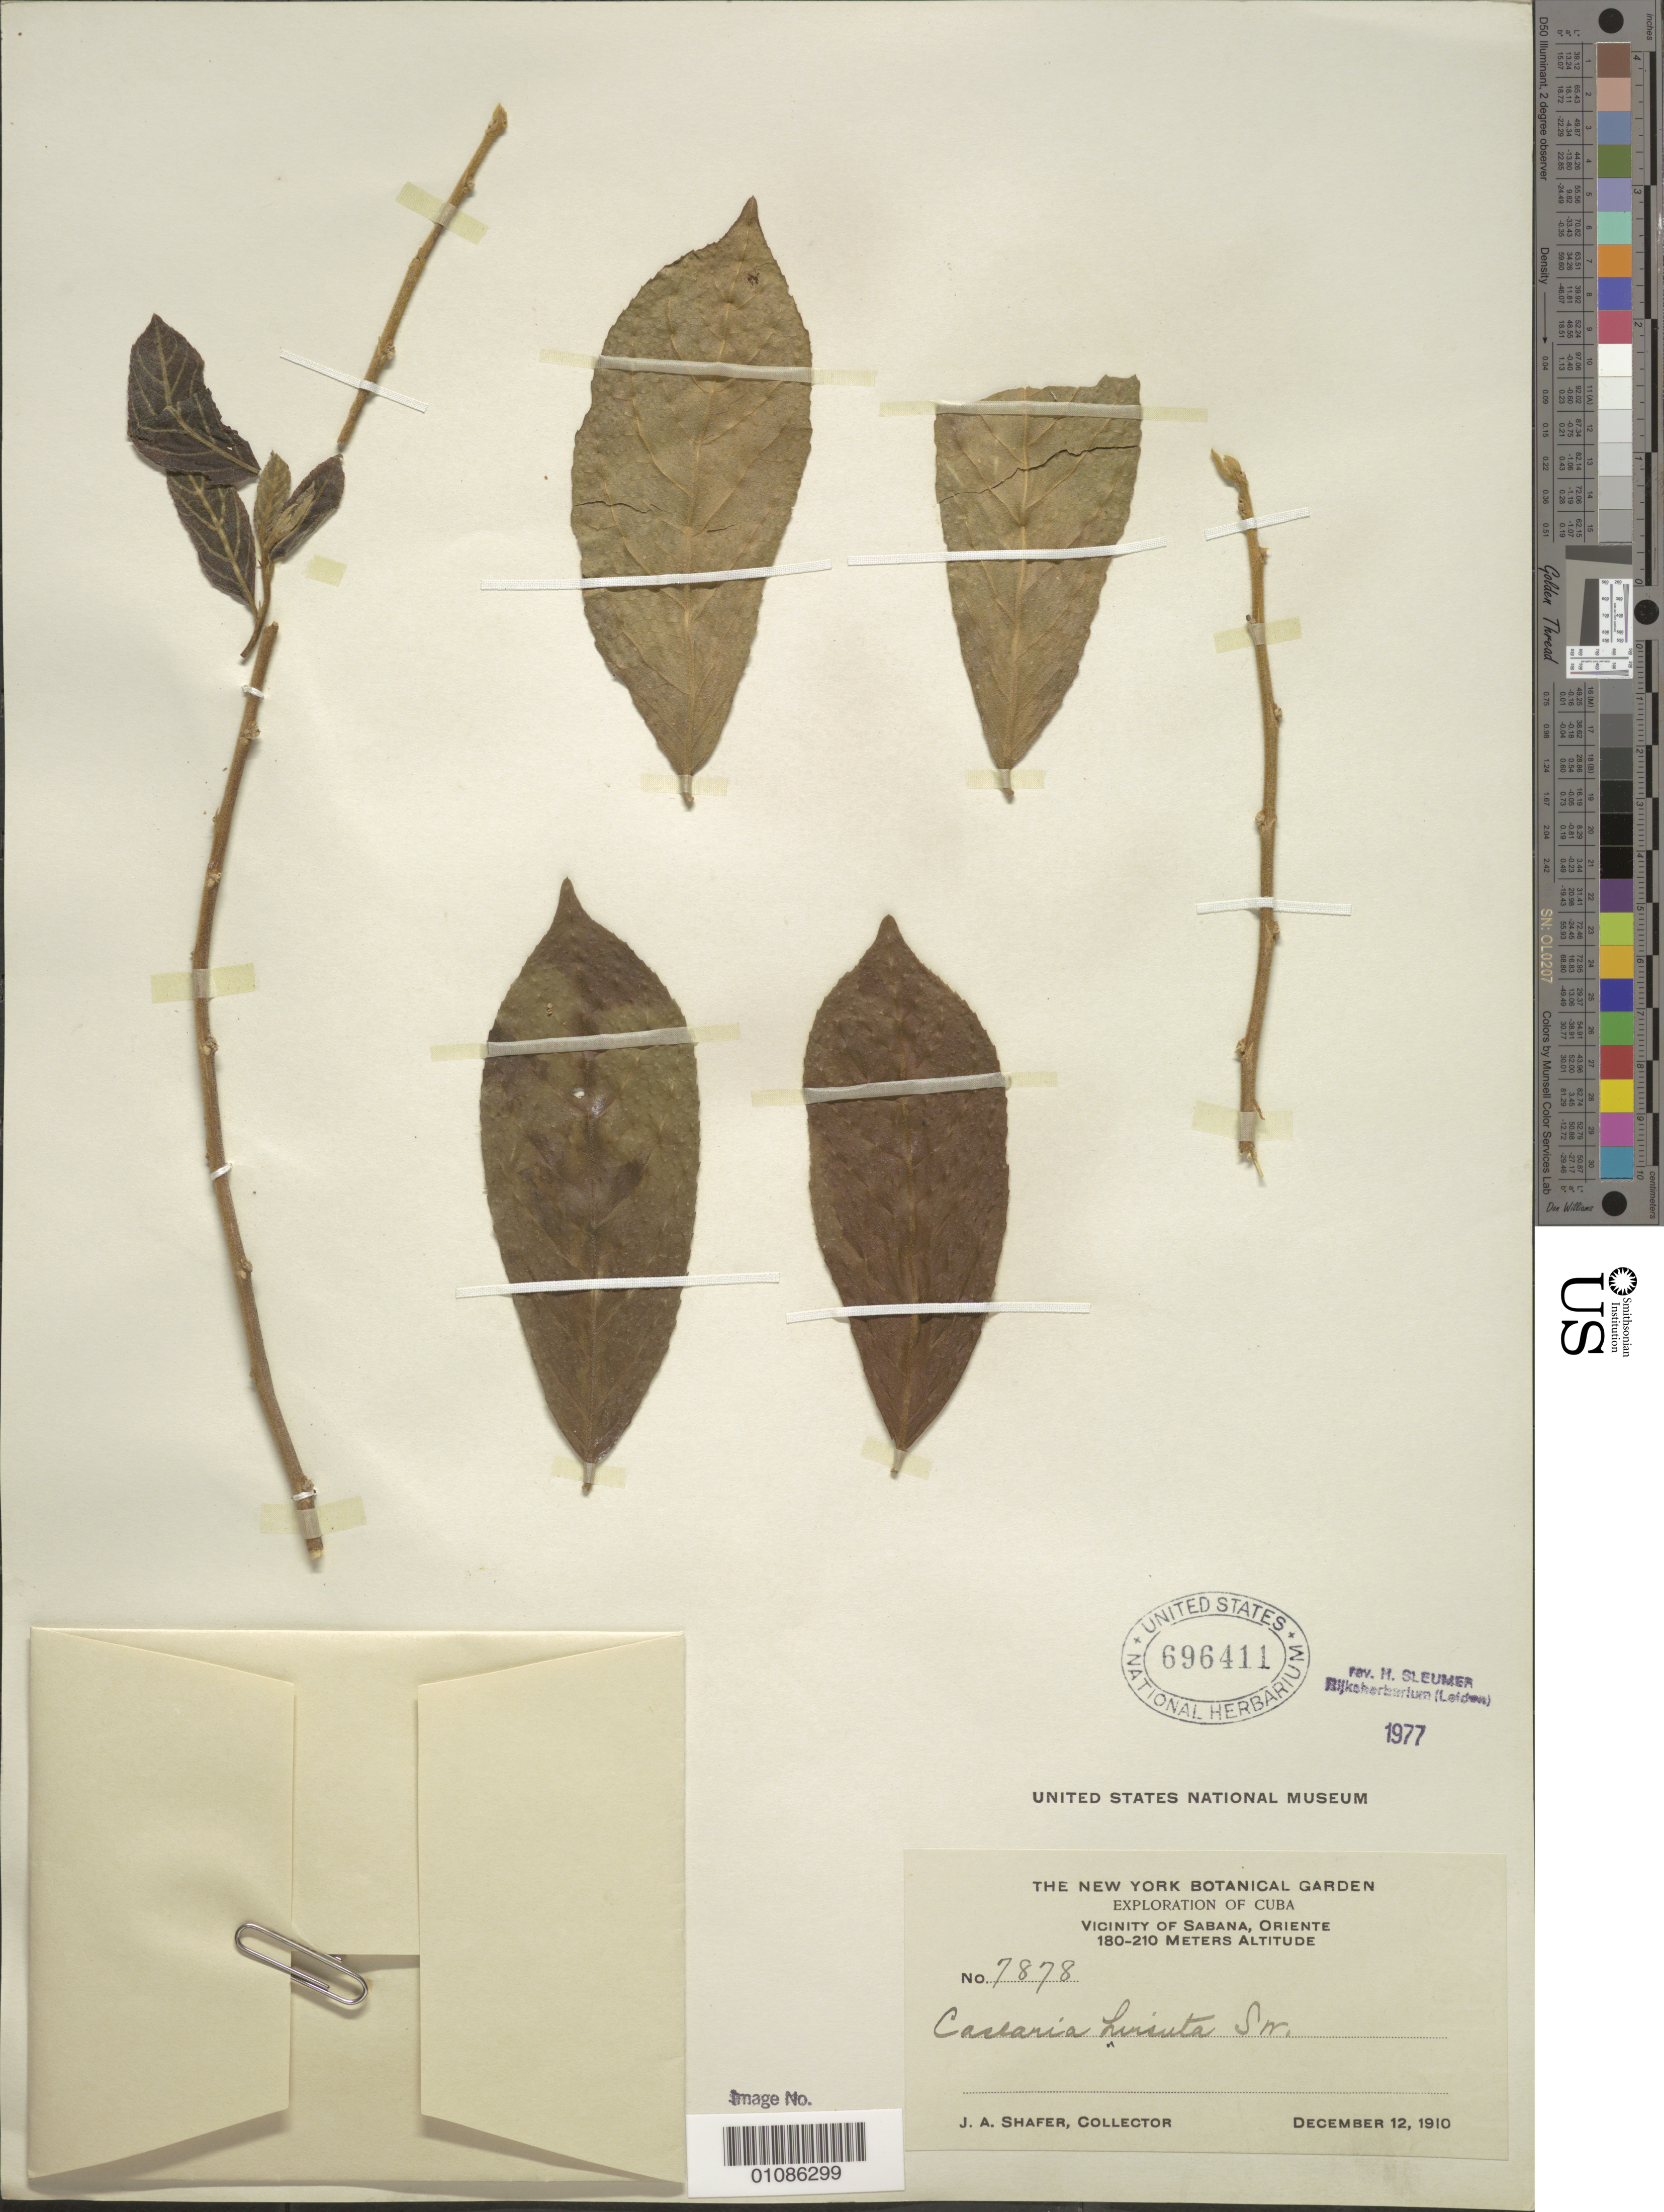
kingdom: Plantae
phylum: Tracheophyta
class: Magnoliopsida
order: Malpighiales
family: Salicaceae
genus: Casearia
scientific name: Casearia hirsuta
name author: Sw.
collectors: J. A. Shafer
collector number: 7878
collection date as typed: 12 Dec 1910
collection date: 1910-12-12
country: Cuba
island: Cuba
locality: Oriente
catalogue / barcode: US 696411